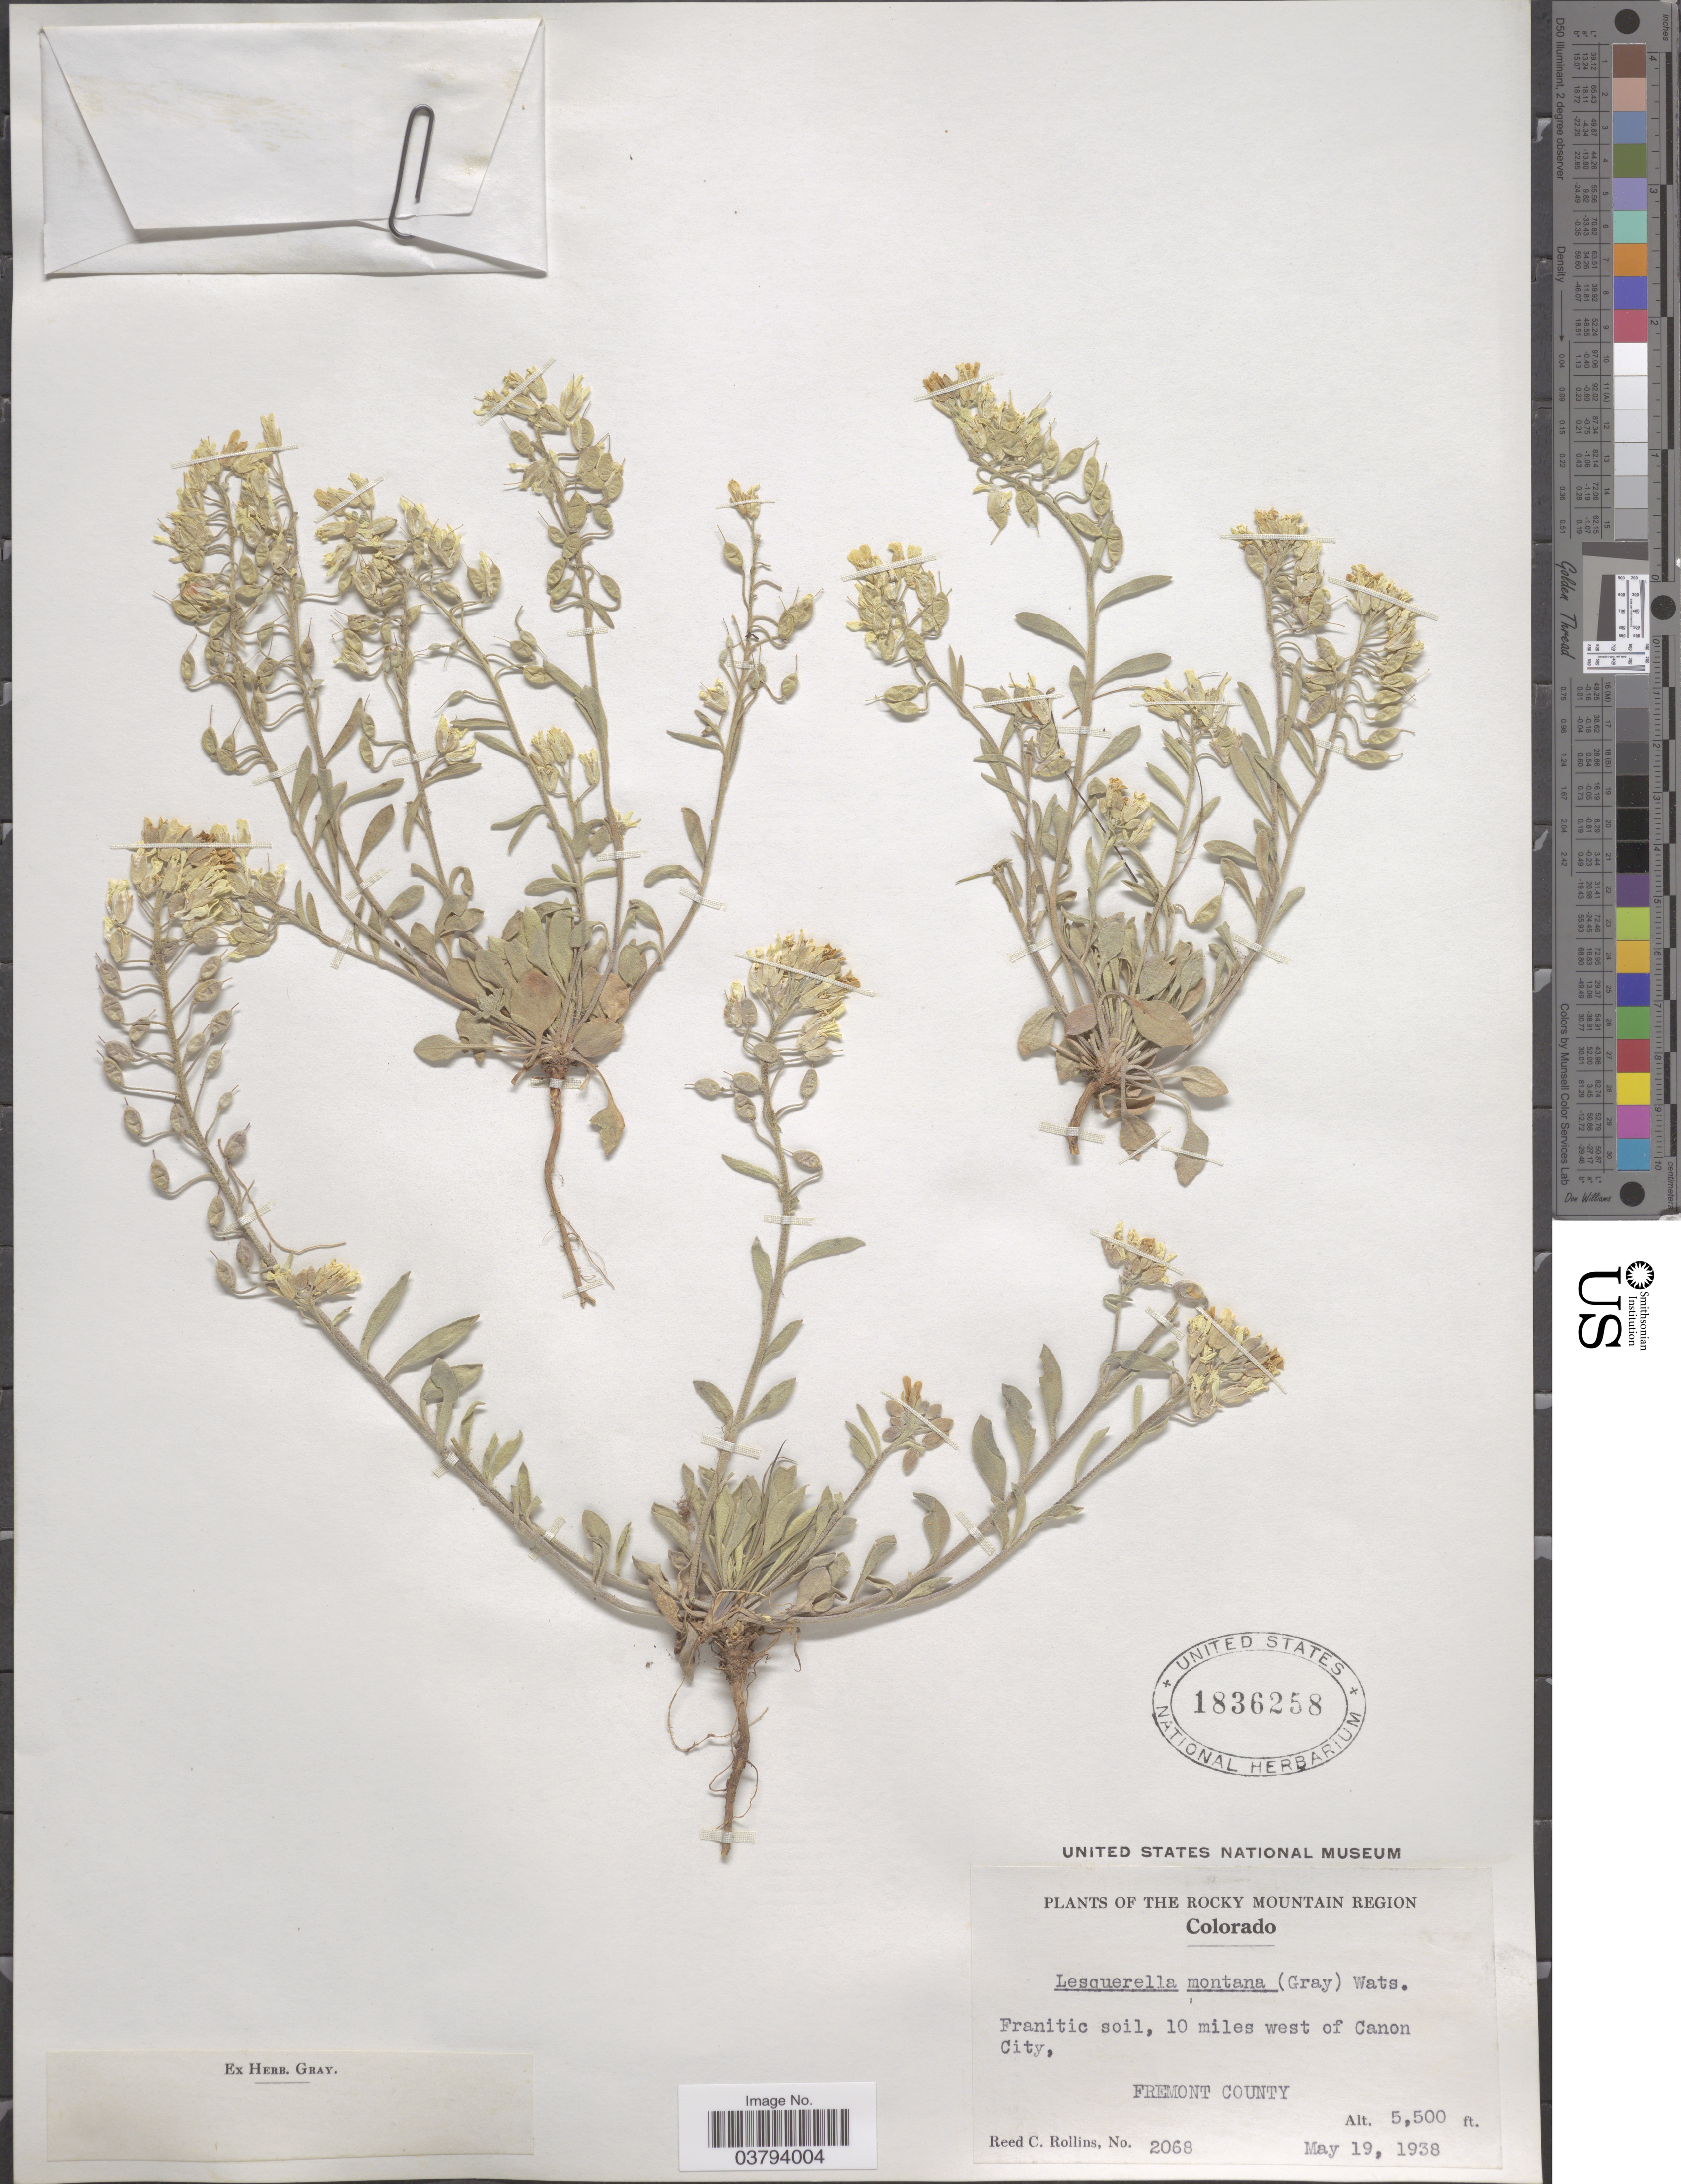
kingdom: Plantae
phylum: Tracheophyta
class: Magnoliopsida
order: Brassicales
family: Brassicaceae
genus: Lesquerella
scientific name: Lesquerella montana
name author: (A. Gray) S. Watson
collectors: R. C. Rollins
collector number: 2068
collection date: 1938-05-19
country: United States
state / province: Colorado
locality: The Rocky Mountain Region. Franitic soil, 10 miles west of Canon City, Fremont County.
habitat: granitic soil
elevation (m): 1676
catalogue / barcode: US 1836258